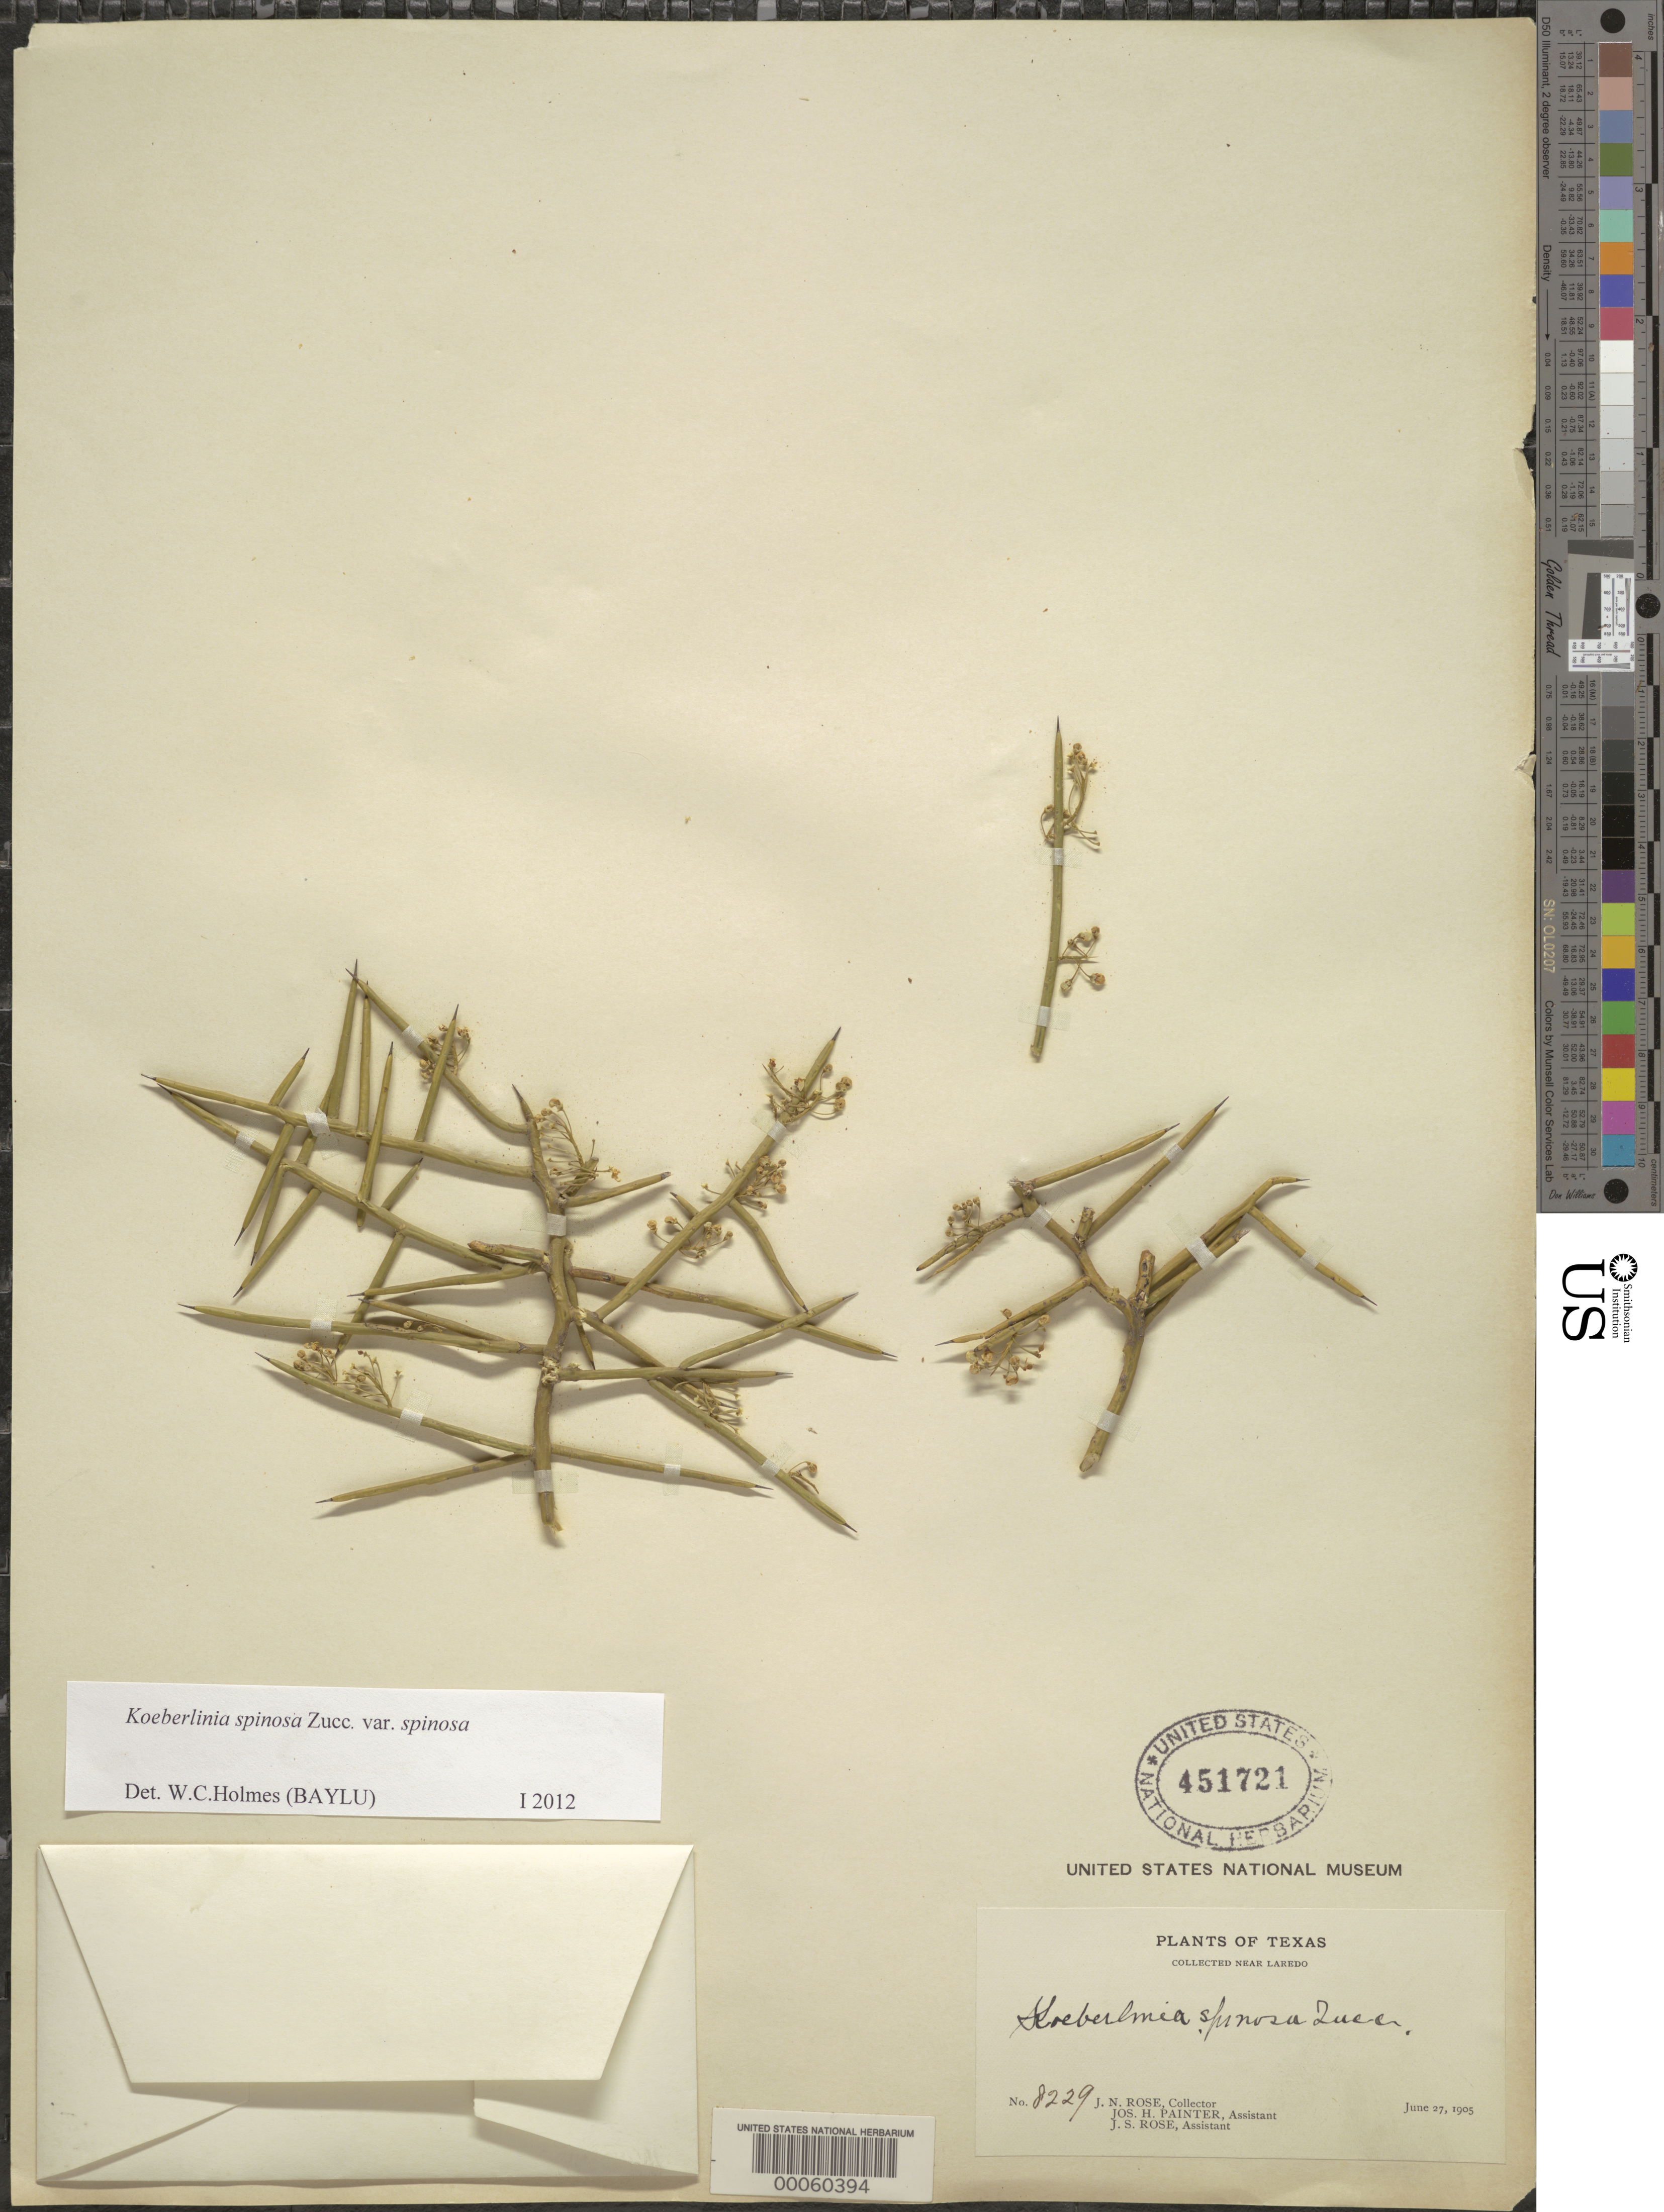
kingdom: Plantae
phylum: Tracheophyta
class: Magnoliopsida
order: Brassicales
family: Koeberliniaceae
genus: Koeberlinia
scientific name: Koeberlinia spinosa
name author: Zucc.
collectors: J. N. Rose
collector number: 8229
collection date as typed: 27 Jun 1905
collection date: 1905-06-27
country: United States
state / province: Texas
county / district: Webb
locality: Near laredo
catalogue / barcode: US 451721